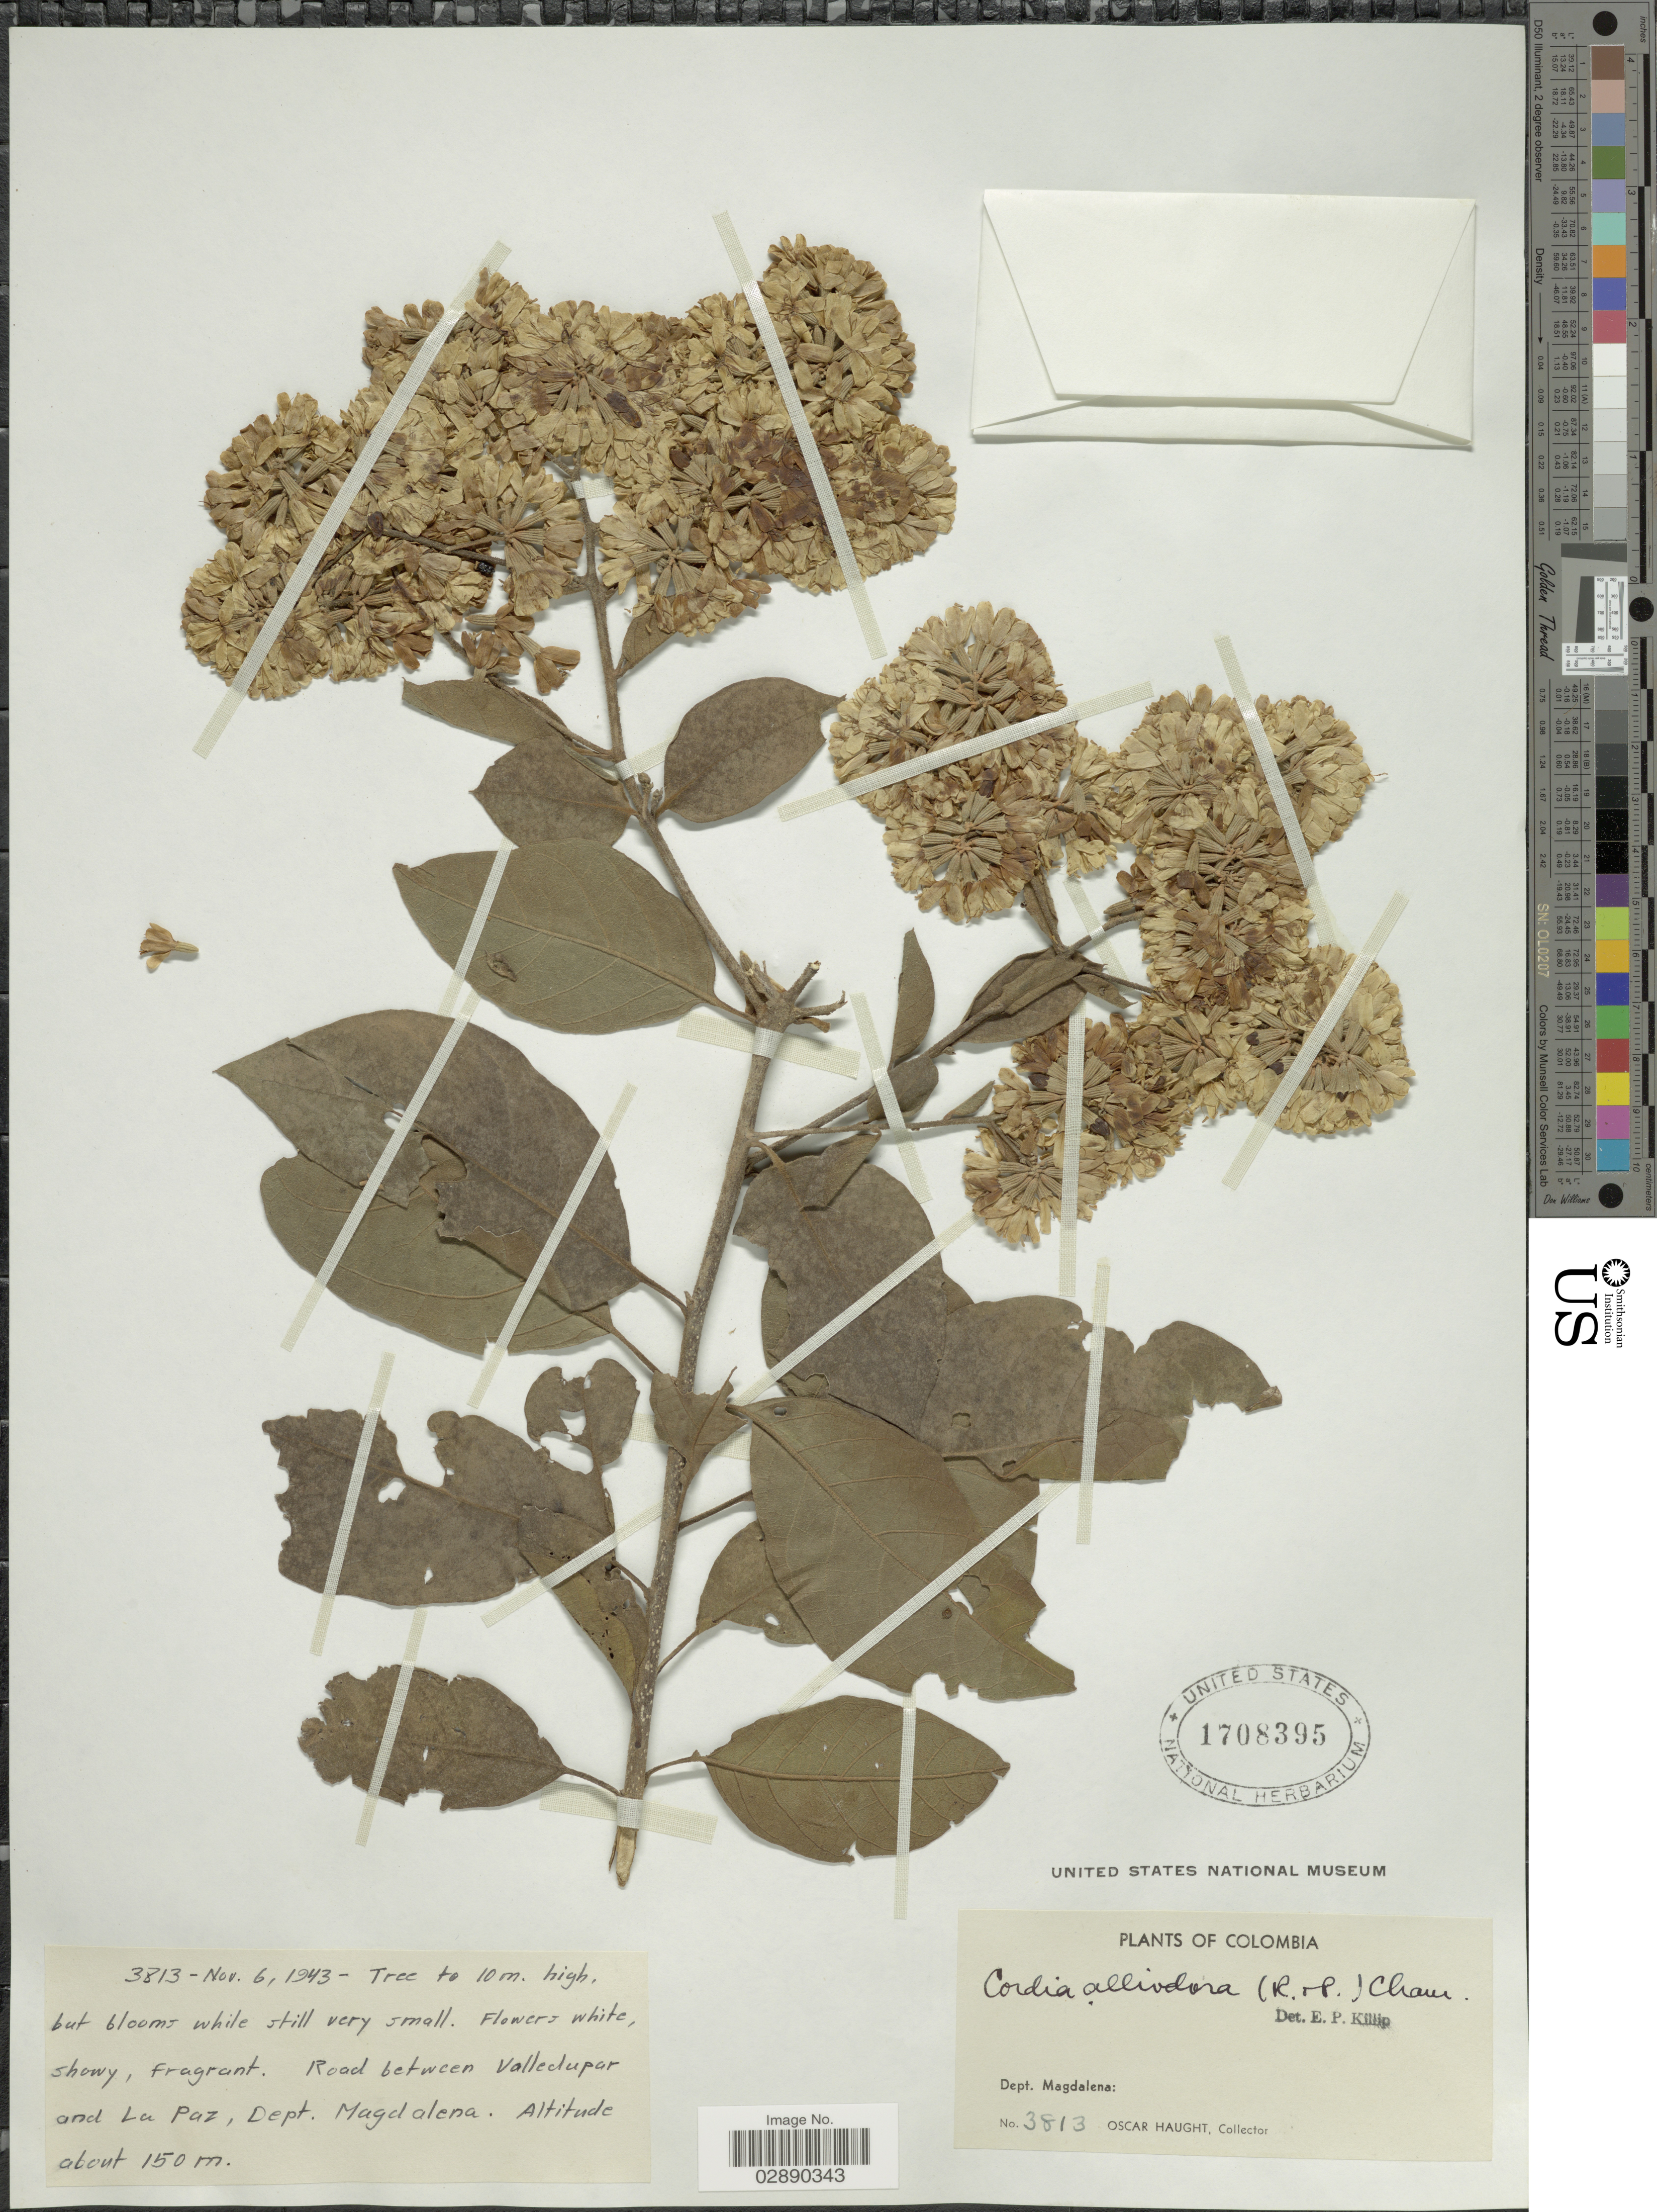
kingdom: Plantae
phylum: Tracheophyta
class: Magnoliopsida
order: Boraginales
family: Cordiaceae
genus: Cordia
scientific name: Cordia alliodora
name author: (Ruiz & Pav.) Oken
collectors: O. L. Haught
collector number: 3813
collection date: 1943-11-06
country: Colombia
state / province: Magdalena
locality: Road between Valledupar and La Paz, Dept. Magdalena.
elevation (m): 150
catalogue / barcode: US 1708395